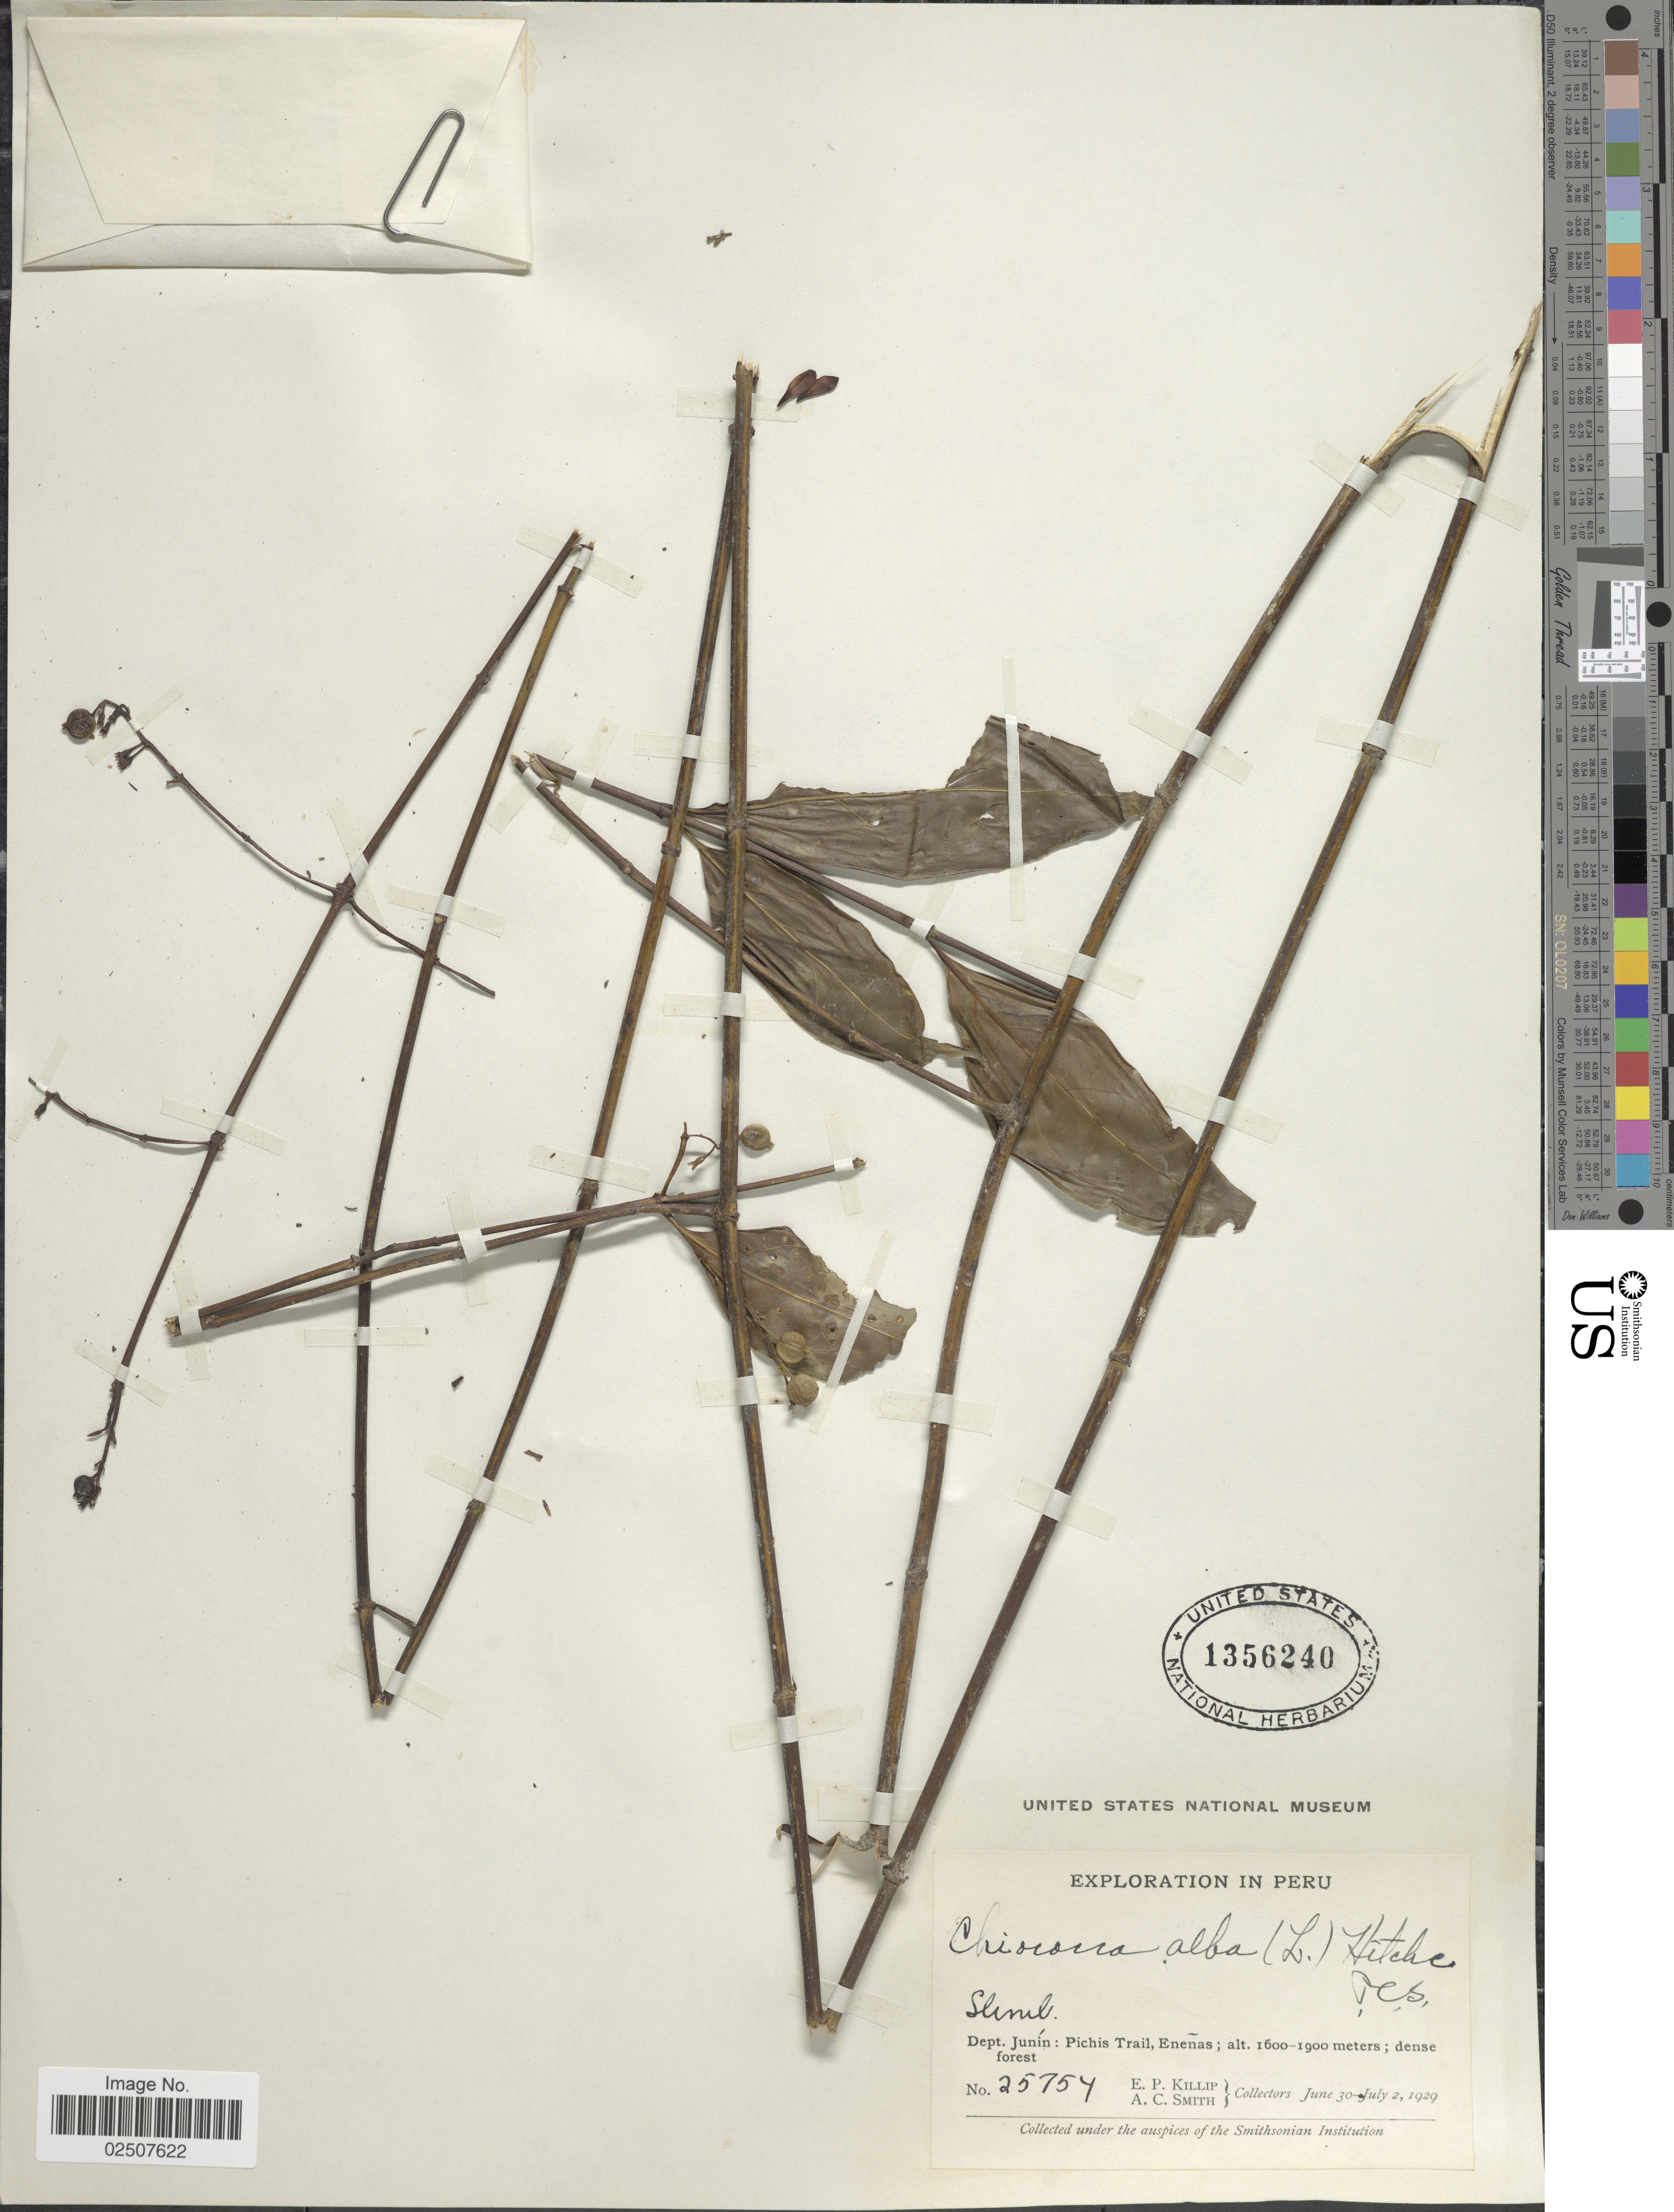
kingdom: Plantae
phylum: Tracheophyta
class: Magnoliopsida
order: Gentianales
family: Rubiaceae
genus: Chiococca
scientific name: Chiococca alba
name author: (L.) Hitchc.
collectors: E. P. Killip & A. C. Smith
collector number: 25754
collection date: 1929-06-30/1929-07-02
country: Peru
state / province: Junín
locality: Dept. Junín: Pichis Trail, Eneñas; dense forest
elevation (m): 1600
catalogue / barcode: US 1356240